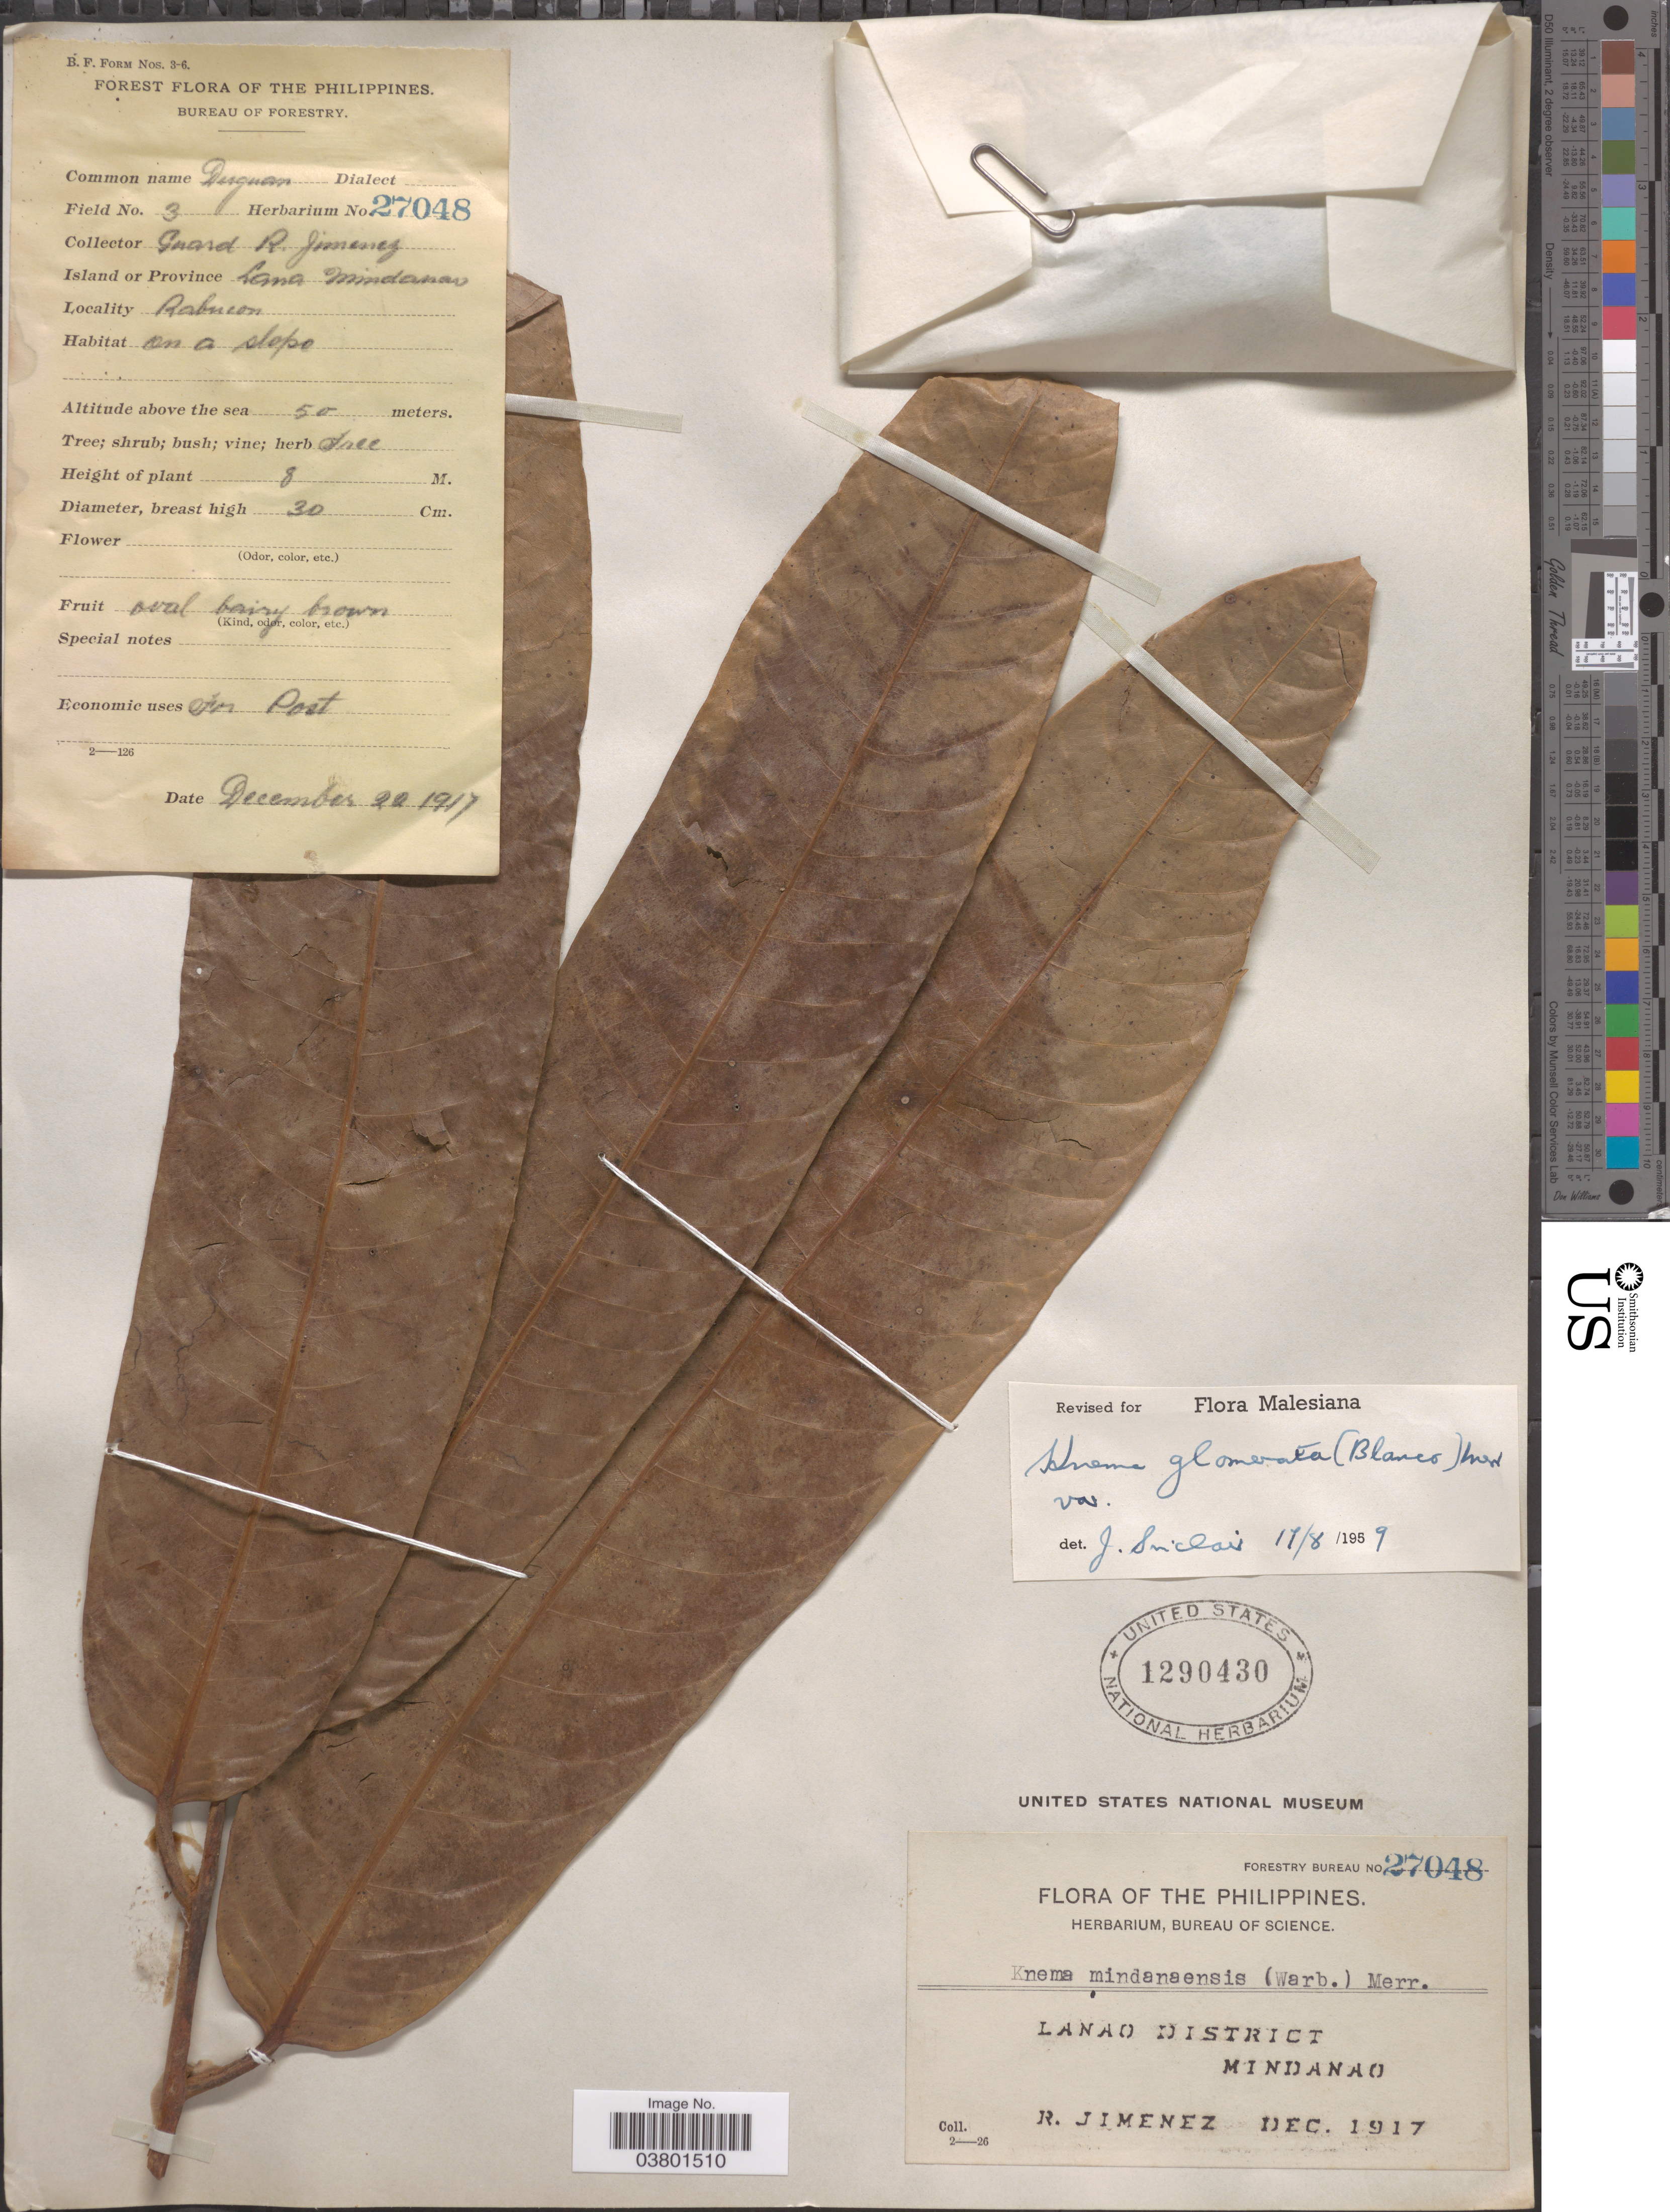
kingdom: Plantae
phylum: Tracheophyta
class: Magnoliopsida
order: Magnoliales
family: Myristicaceae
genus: Knema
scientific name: Knema glomerata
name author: (Blanco) Merr.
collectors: R. Jimenez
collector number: Forestry Bureau 27048/3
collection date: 1917-12-20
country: Philippines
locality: Lanao District. Mindanao.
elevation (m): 50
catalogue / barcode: US 1290430